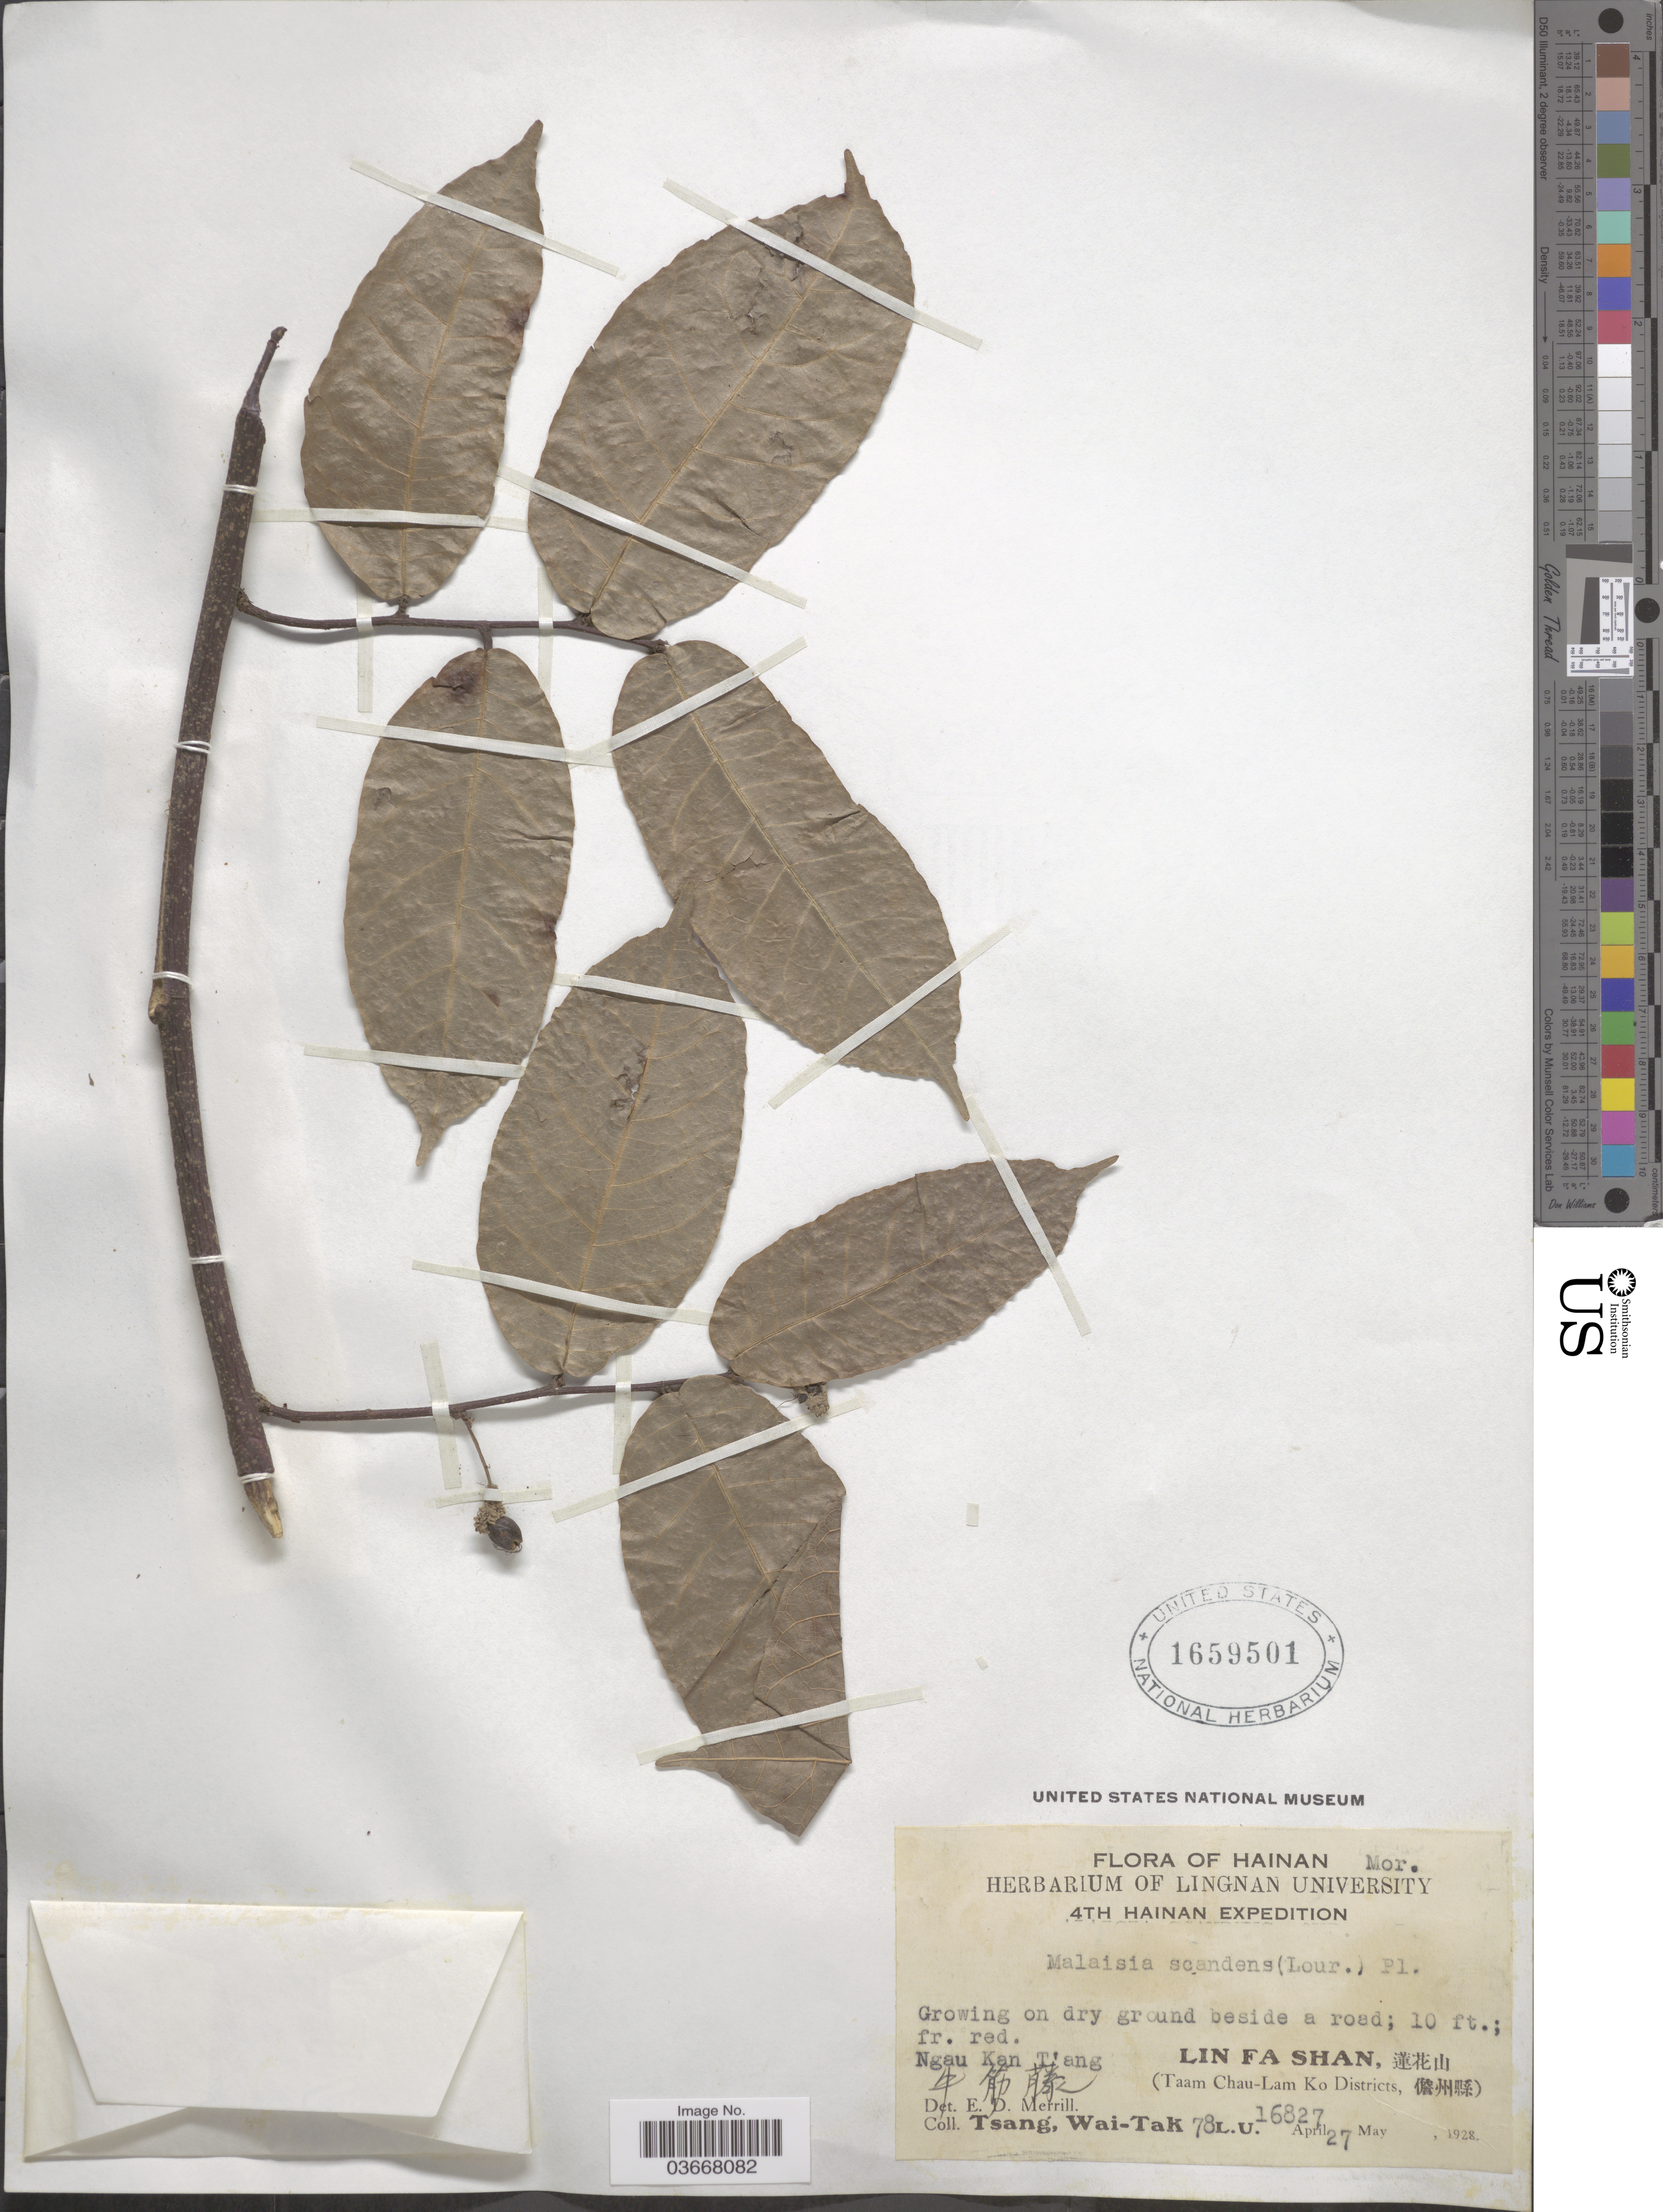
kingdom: Plantae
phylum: Tracheophyta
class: Magnoliopsida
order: Rosales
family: Moraceae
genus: Malaisia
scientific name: Malaisia scandens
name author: (Lour.) Planch.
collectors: W. T. Tsang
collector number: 78L.U.16827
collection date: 1928-04-27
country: China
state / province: Hainan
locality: Ngau Kan T'ang. Lin Fa Shan, X. (Taam Chau-Lam Ko Districts, X).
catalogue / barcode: US 1659501